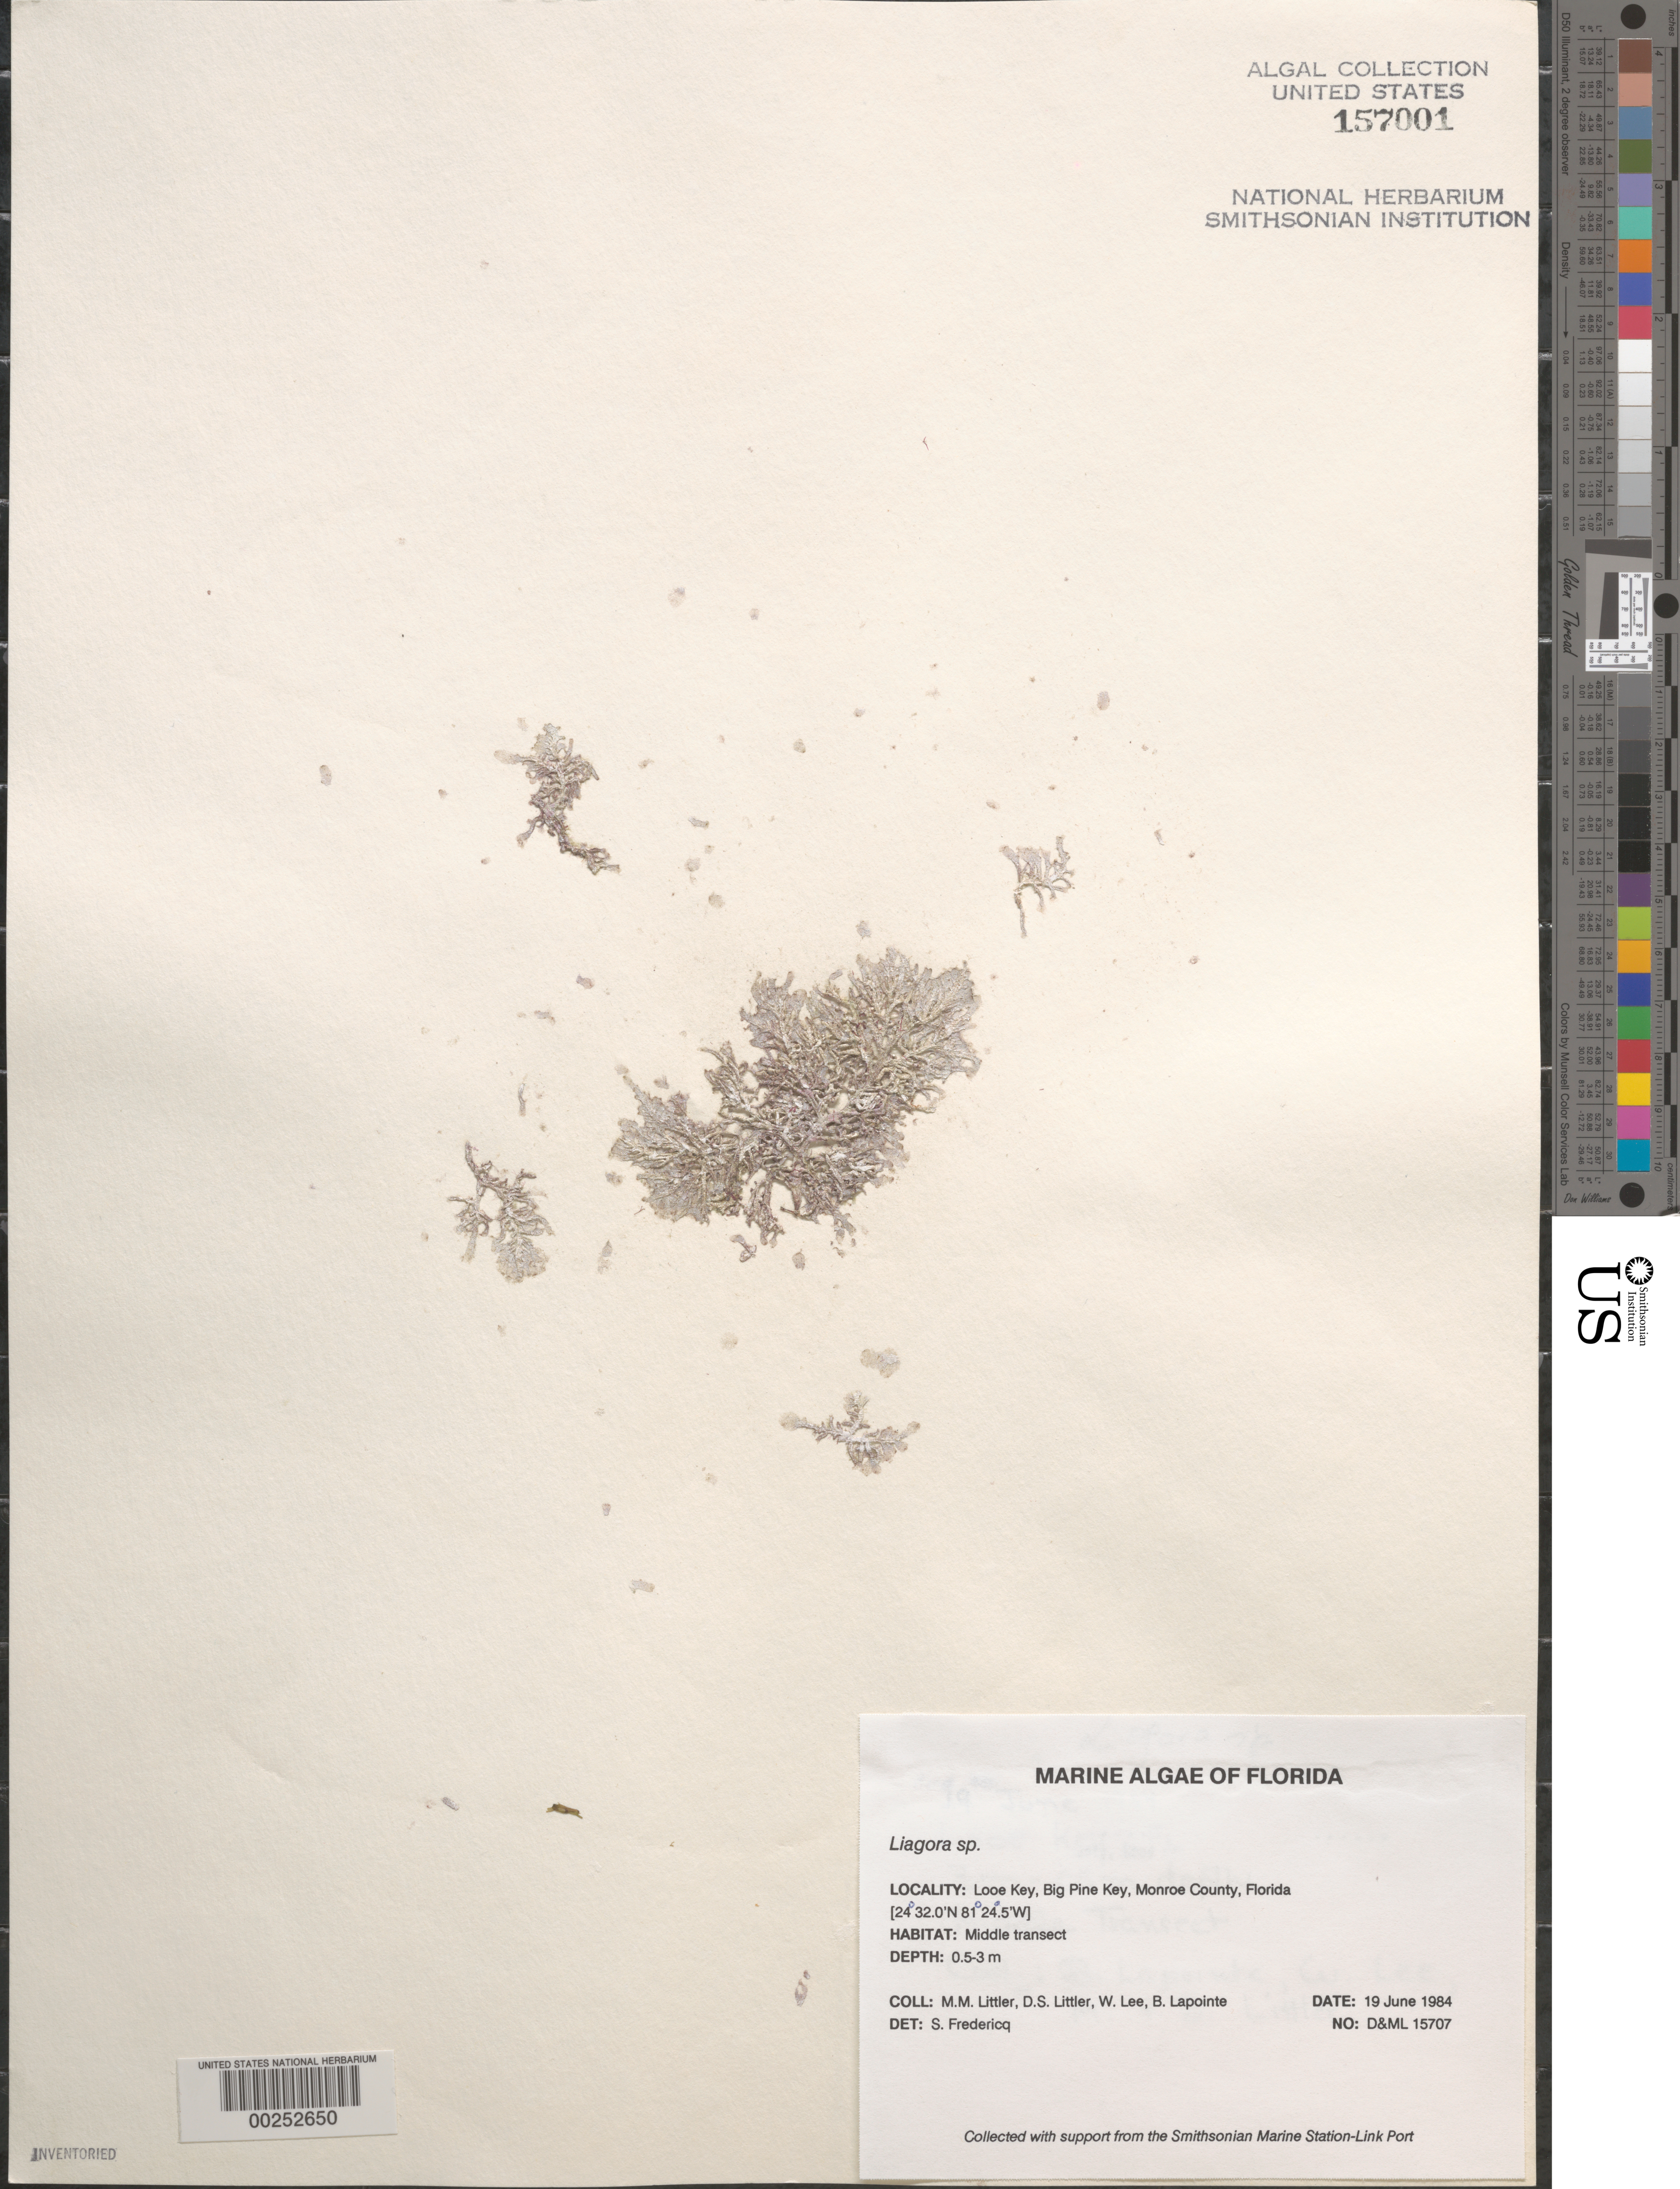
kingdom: Plantae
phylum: Rhodophyta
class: Florideophyceae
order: Nemaliales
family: Liagoraceae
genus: Liagora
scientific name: Liagora sp.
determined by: Fredericq, S.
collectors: M. M. Littler, D. S. Littler, W. Lee & B. Lapointe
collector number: D&ML 15707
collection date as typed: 19 Jun 1984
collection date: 1984-06-19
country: United States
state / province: Florida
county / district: Monroe County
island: Looe Key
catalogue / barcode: US 157001